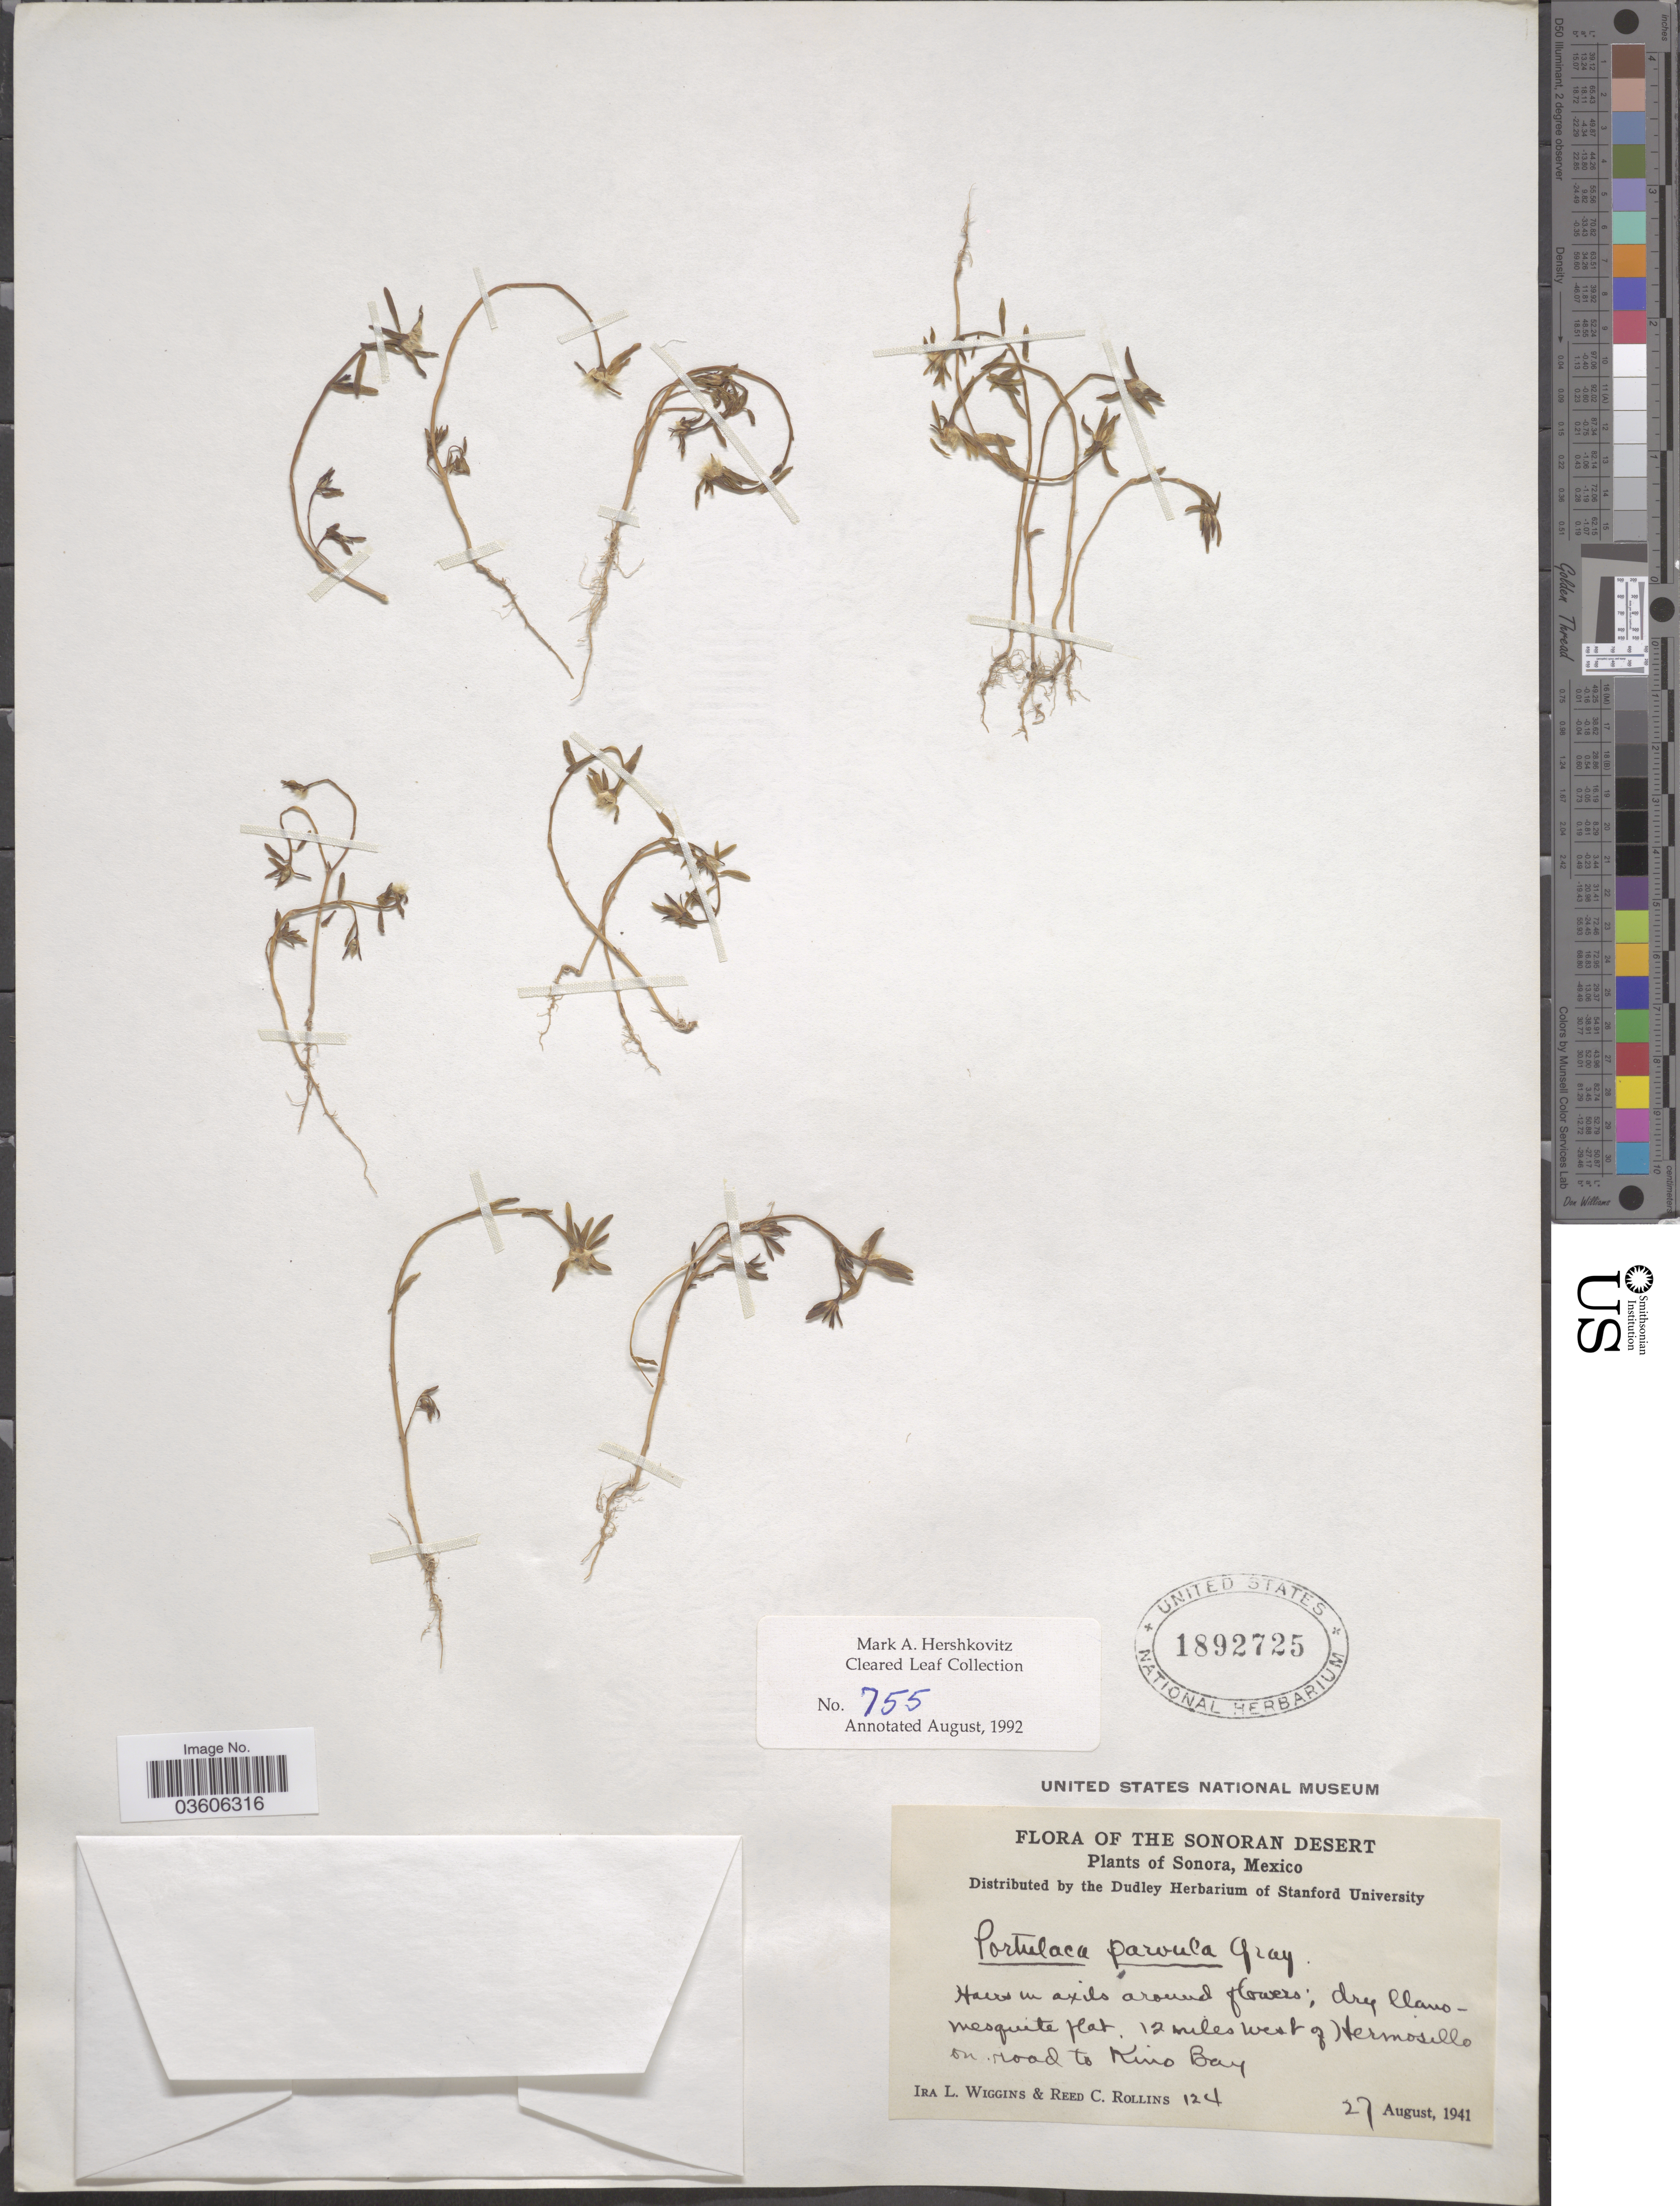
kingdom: Plantae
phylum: Tracheophyta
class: Magnoliopsida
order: Caryophyllales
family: Portulacaceae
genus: Portulaca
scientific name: Portulaca parvula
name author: A. Gray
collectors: I. L. Wiggins & R. C. Rollins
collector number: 124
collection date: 1941-08-27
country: Mexico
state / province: Sonora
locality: The Sonoran Desert. 12 miles west of Hermosillo on road to Kino Bay.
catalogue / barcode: US 1892725